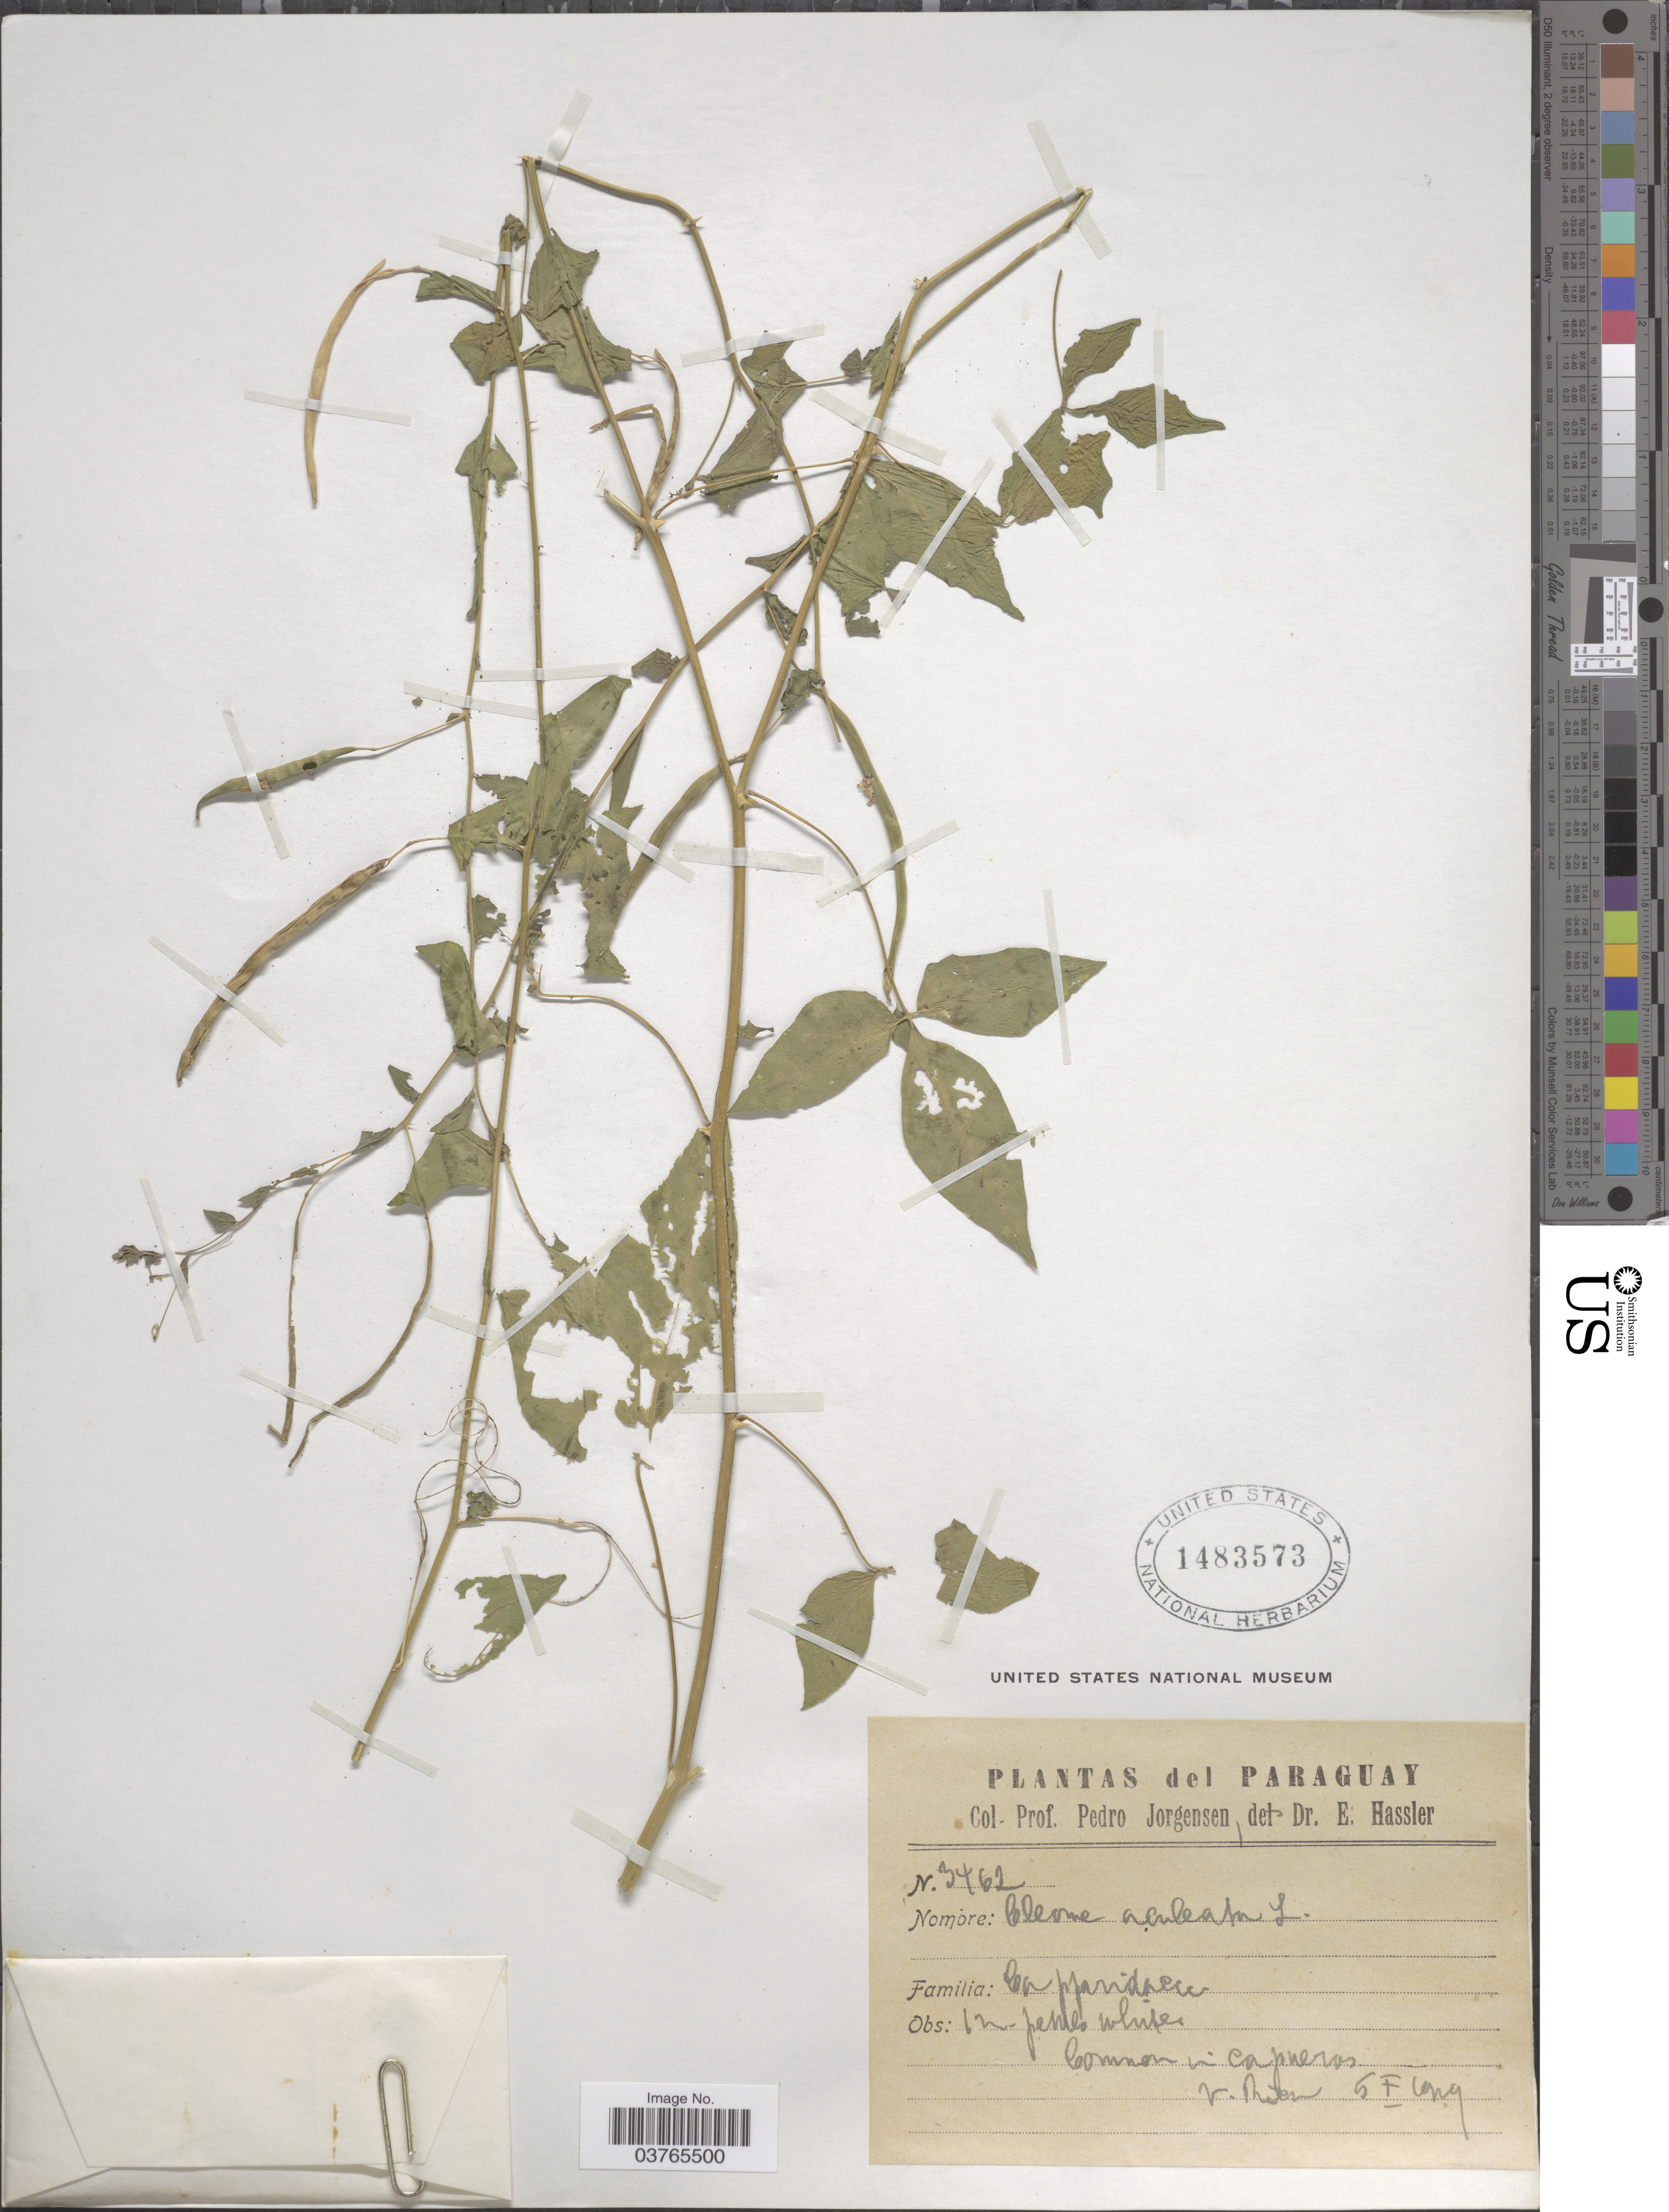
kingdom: Plantae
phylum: Tracheophyta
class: Magnoliopsida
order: Brassicales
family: Cleomaceae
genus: Tarenaya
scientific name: Tarenaya aculeata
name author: (L.) Soares Neto & Roalson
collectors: P. Jörgensen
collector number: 3462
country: Paraguay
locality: Common in capueros V. Rica.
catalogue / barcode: US 1483573